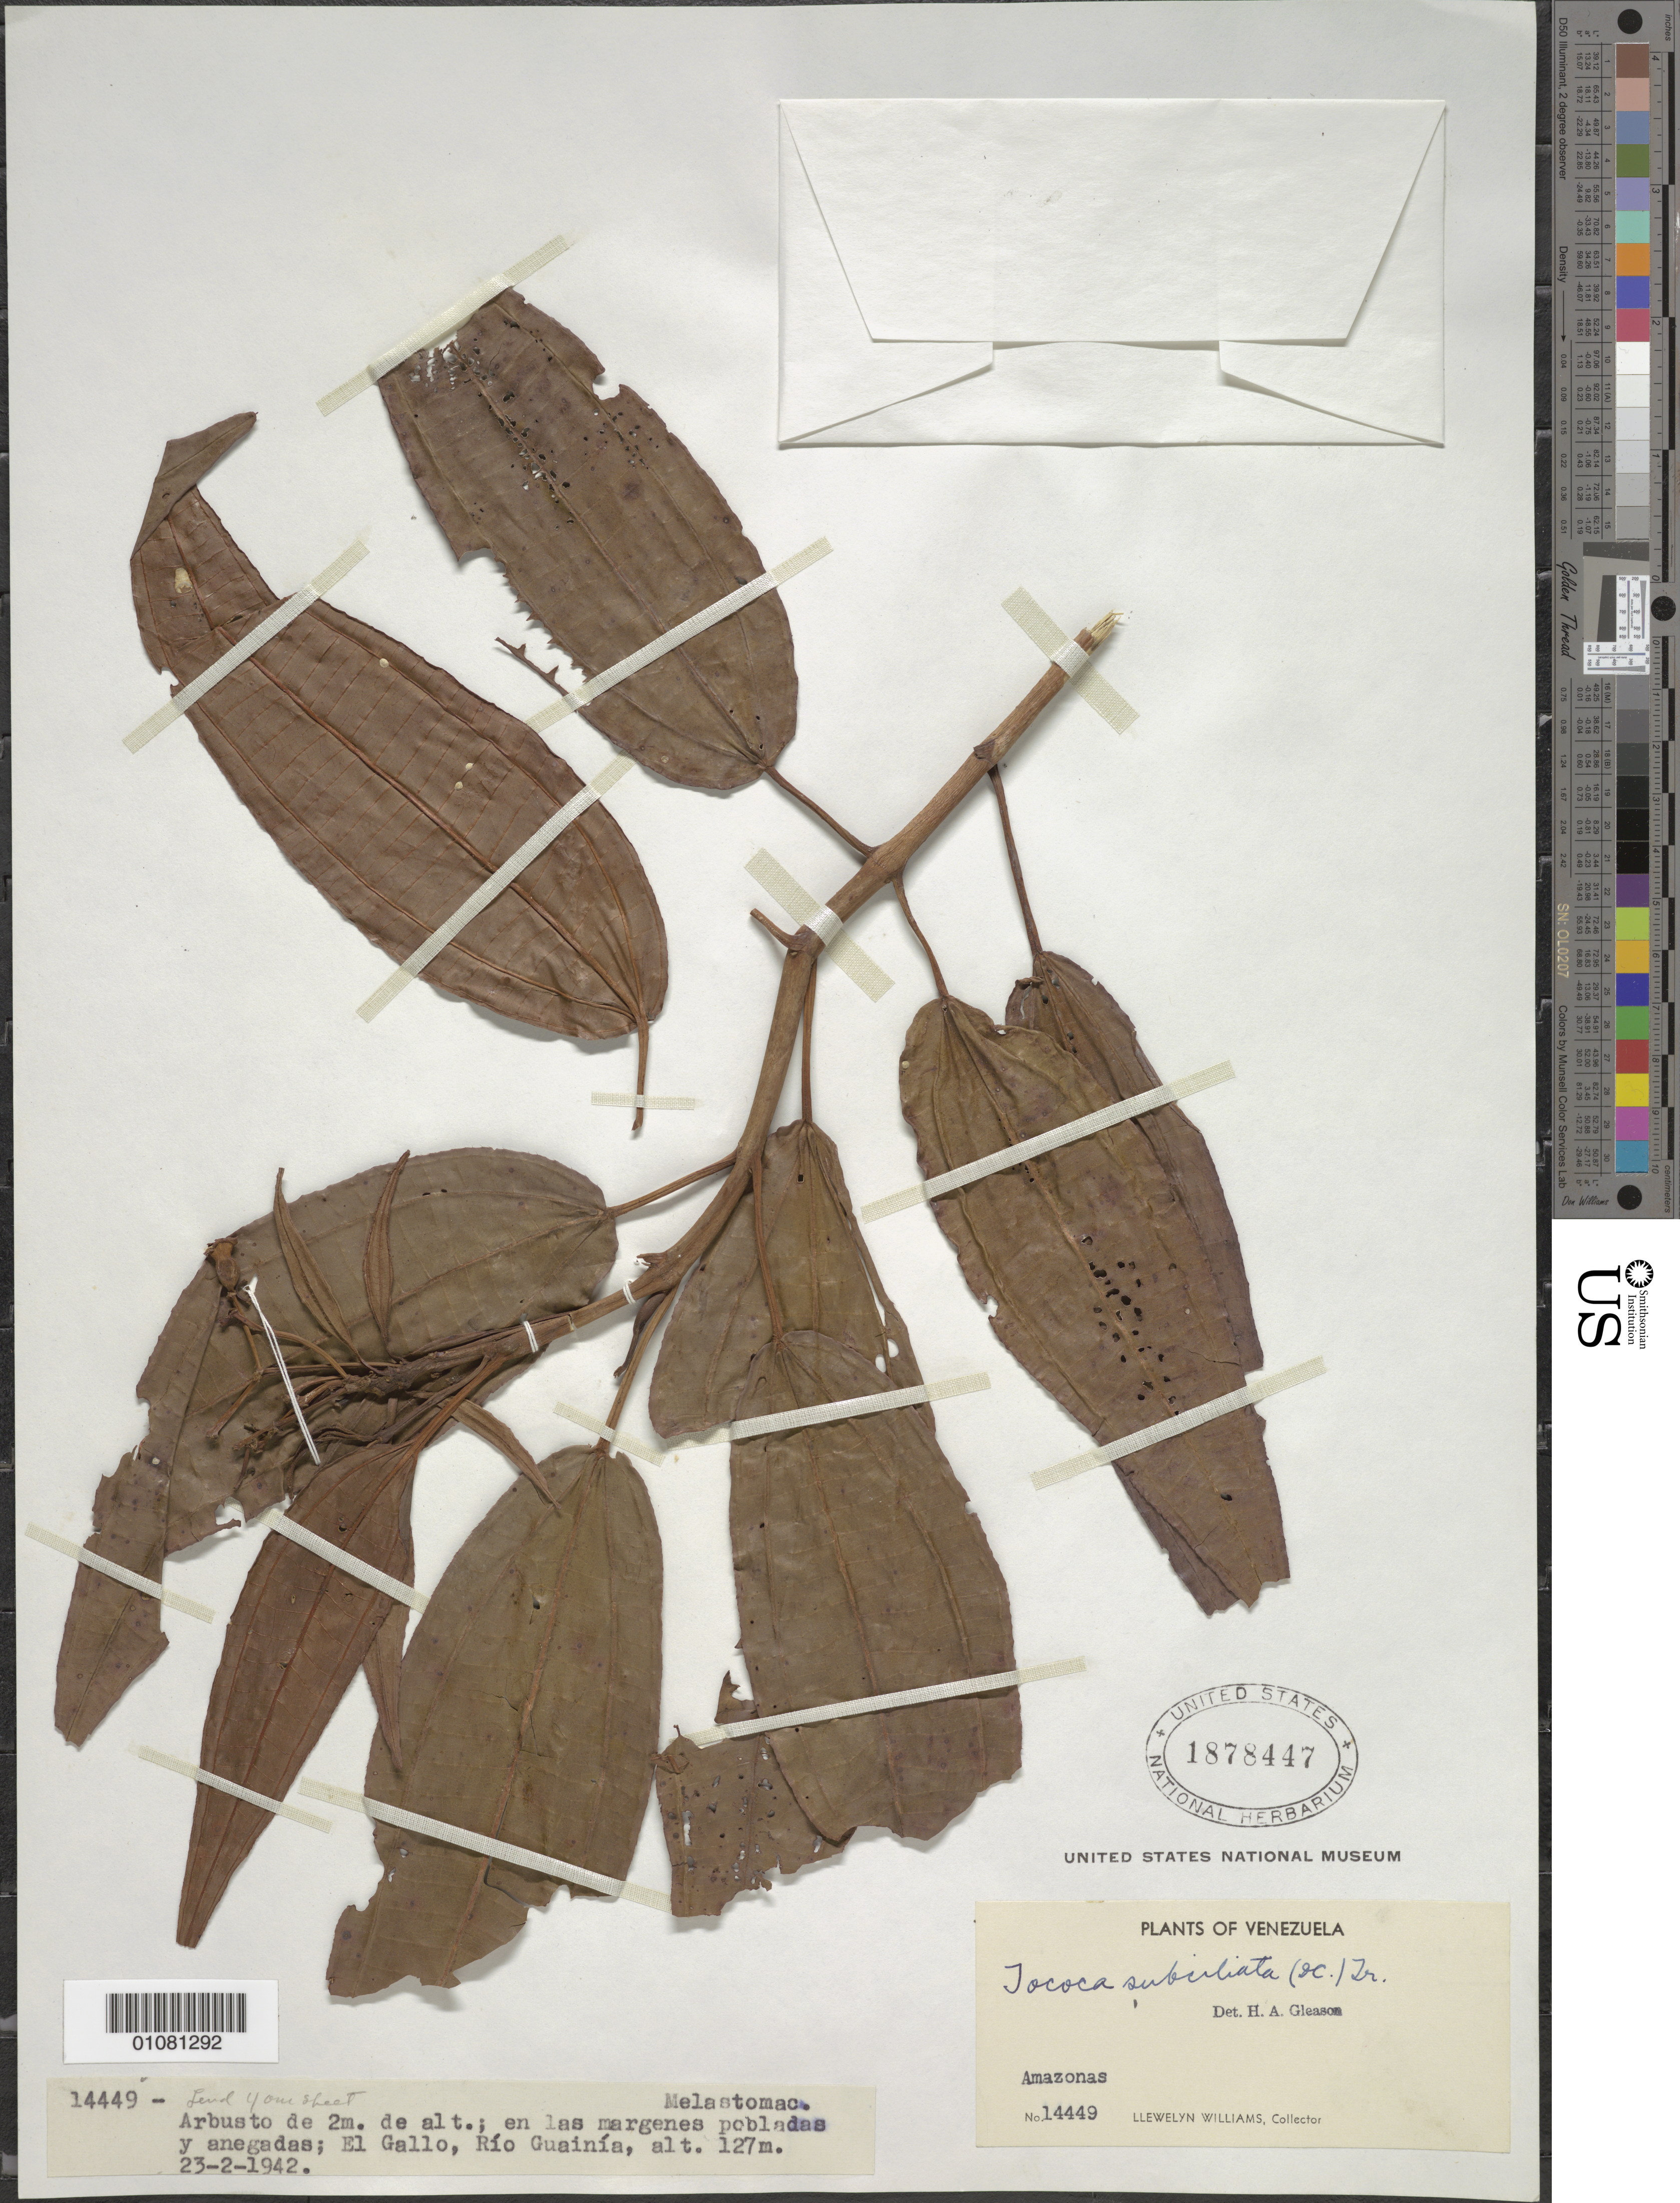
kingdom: Plantae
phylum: Tracheophyta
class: Magnoliopsida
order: Myrtales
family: Melastomataceae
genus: Tococa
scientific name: Tococa subciliata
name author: (DC.) Triana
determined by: Gleason, H. A.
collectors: Ll. Williams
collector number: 14449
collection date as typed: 23-Feb-42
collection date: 1942-02-23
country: Venezuela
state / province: Amazonas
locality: El Gallo, Río Guainía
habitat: Margenes pobladas y anegadas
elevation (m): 127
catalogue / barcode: US 1878447